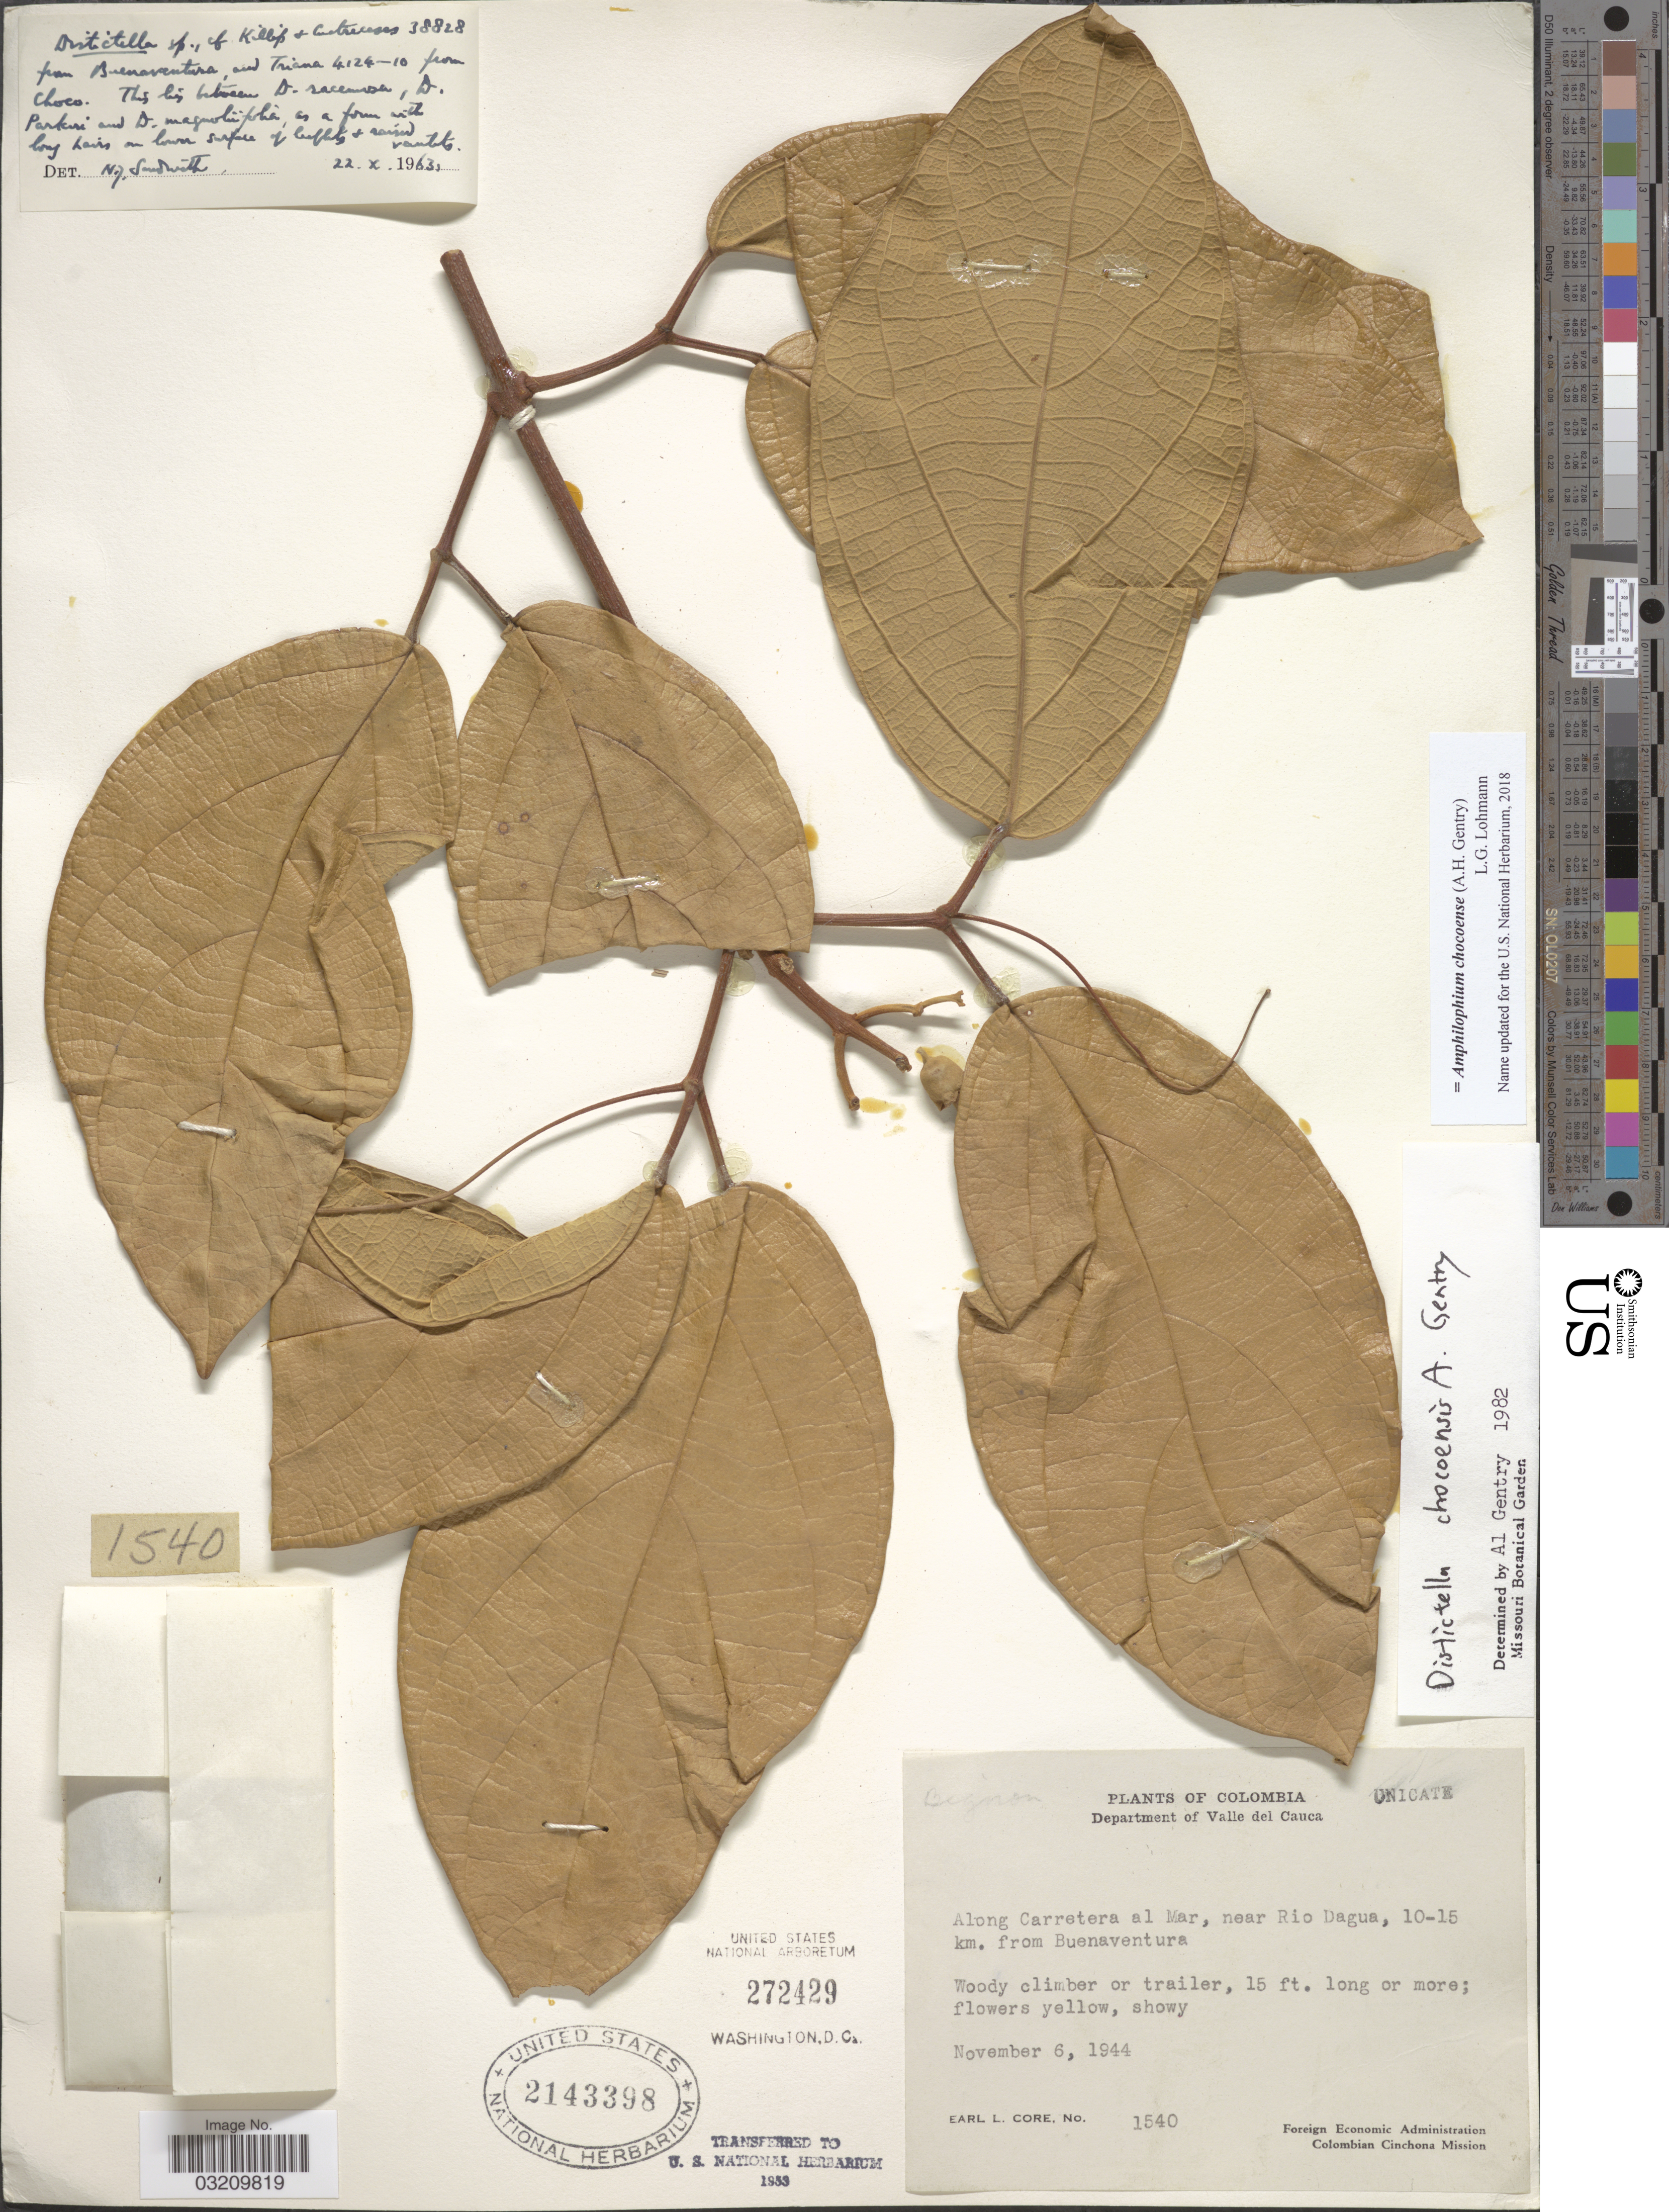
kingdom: Plantae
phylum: Tracheophyta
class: Magnoliopsida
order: Lamiales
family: Bignoniaceae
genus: Amphilophium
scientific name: Amphilophium chocoense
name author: (A.H. Gentry) L.G. Lohmann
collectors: E. L. Core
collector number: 1540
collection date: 1944-11-06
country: Colombia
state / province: Valle del Cauca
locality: Department of Valle del Cauca. Along Carretera al Mar, near Rio Dagua, 10-15 km. from Buenaventura.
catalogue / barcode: US 2143398